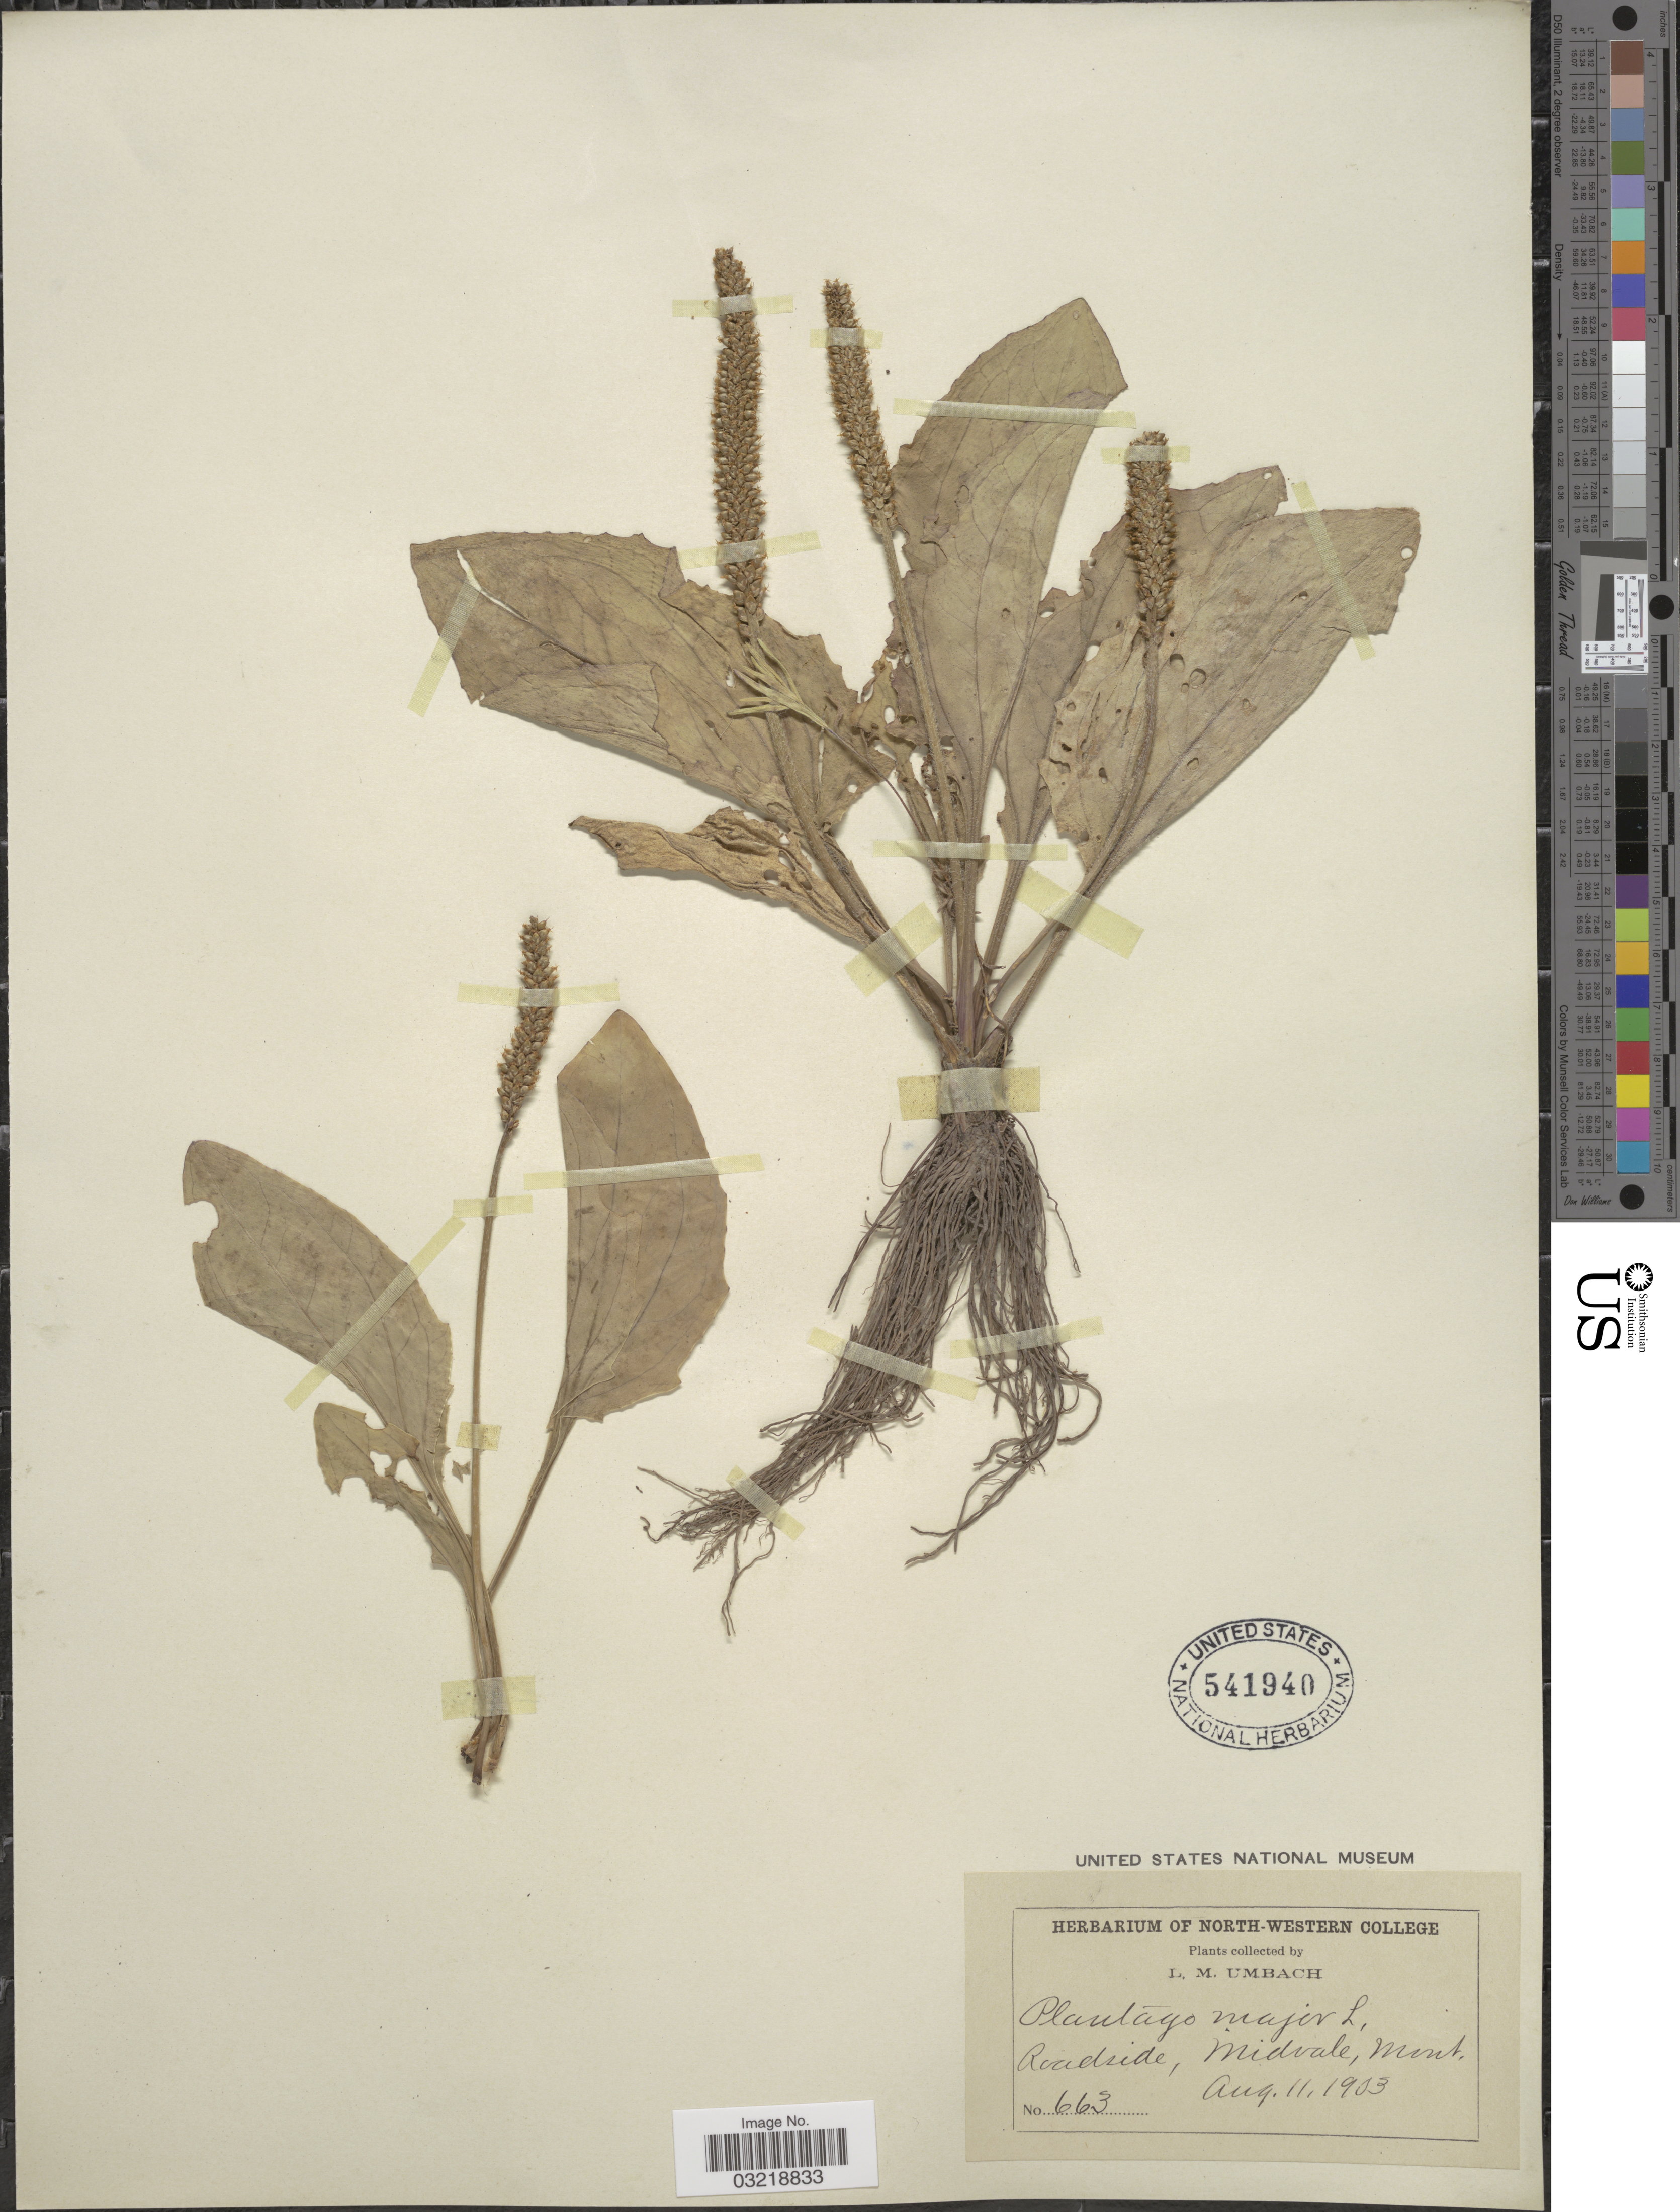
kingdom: Plantae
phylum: Tracheophyta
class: Magnoliopsida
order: Lamiales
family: Plantaginaceae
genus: Plantago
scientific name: Plantago major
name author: L.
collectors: L. M. Umbach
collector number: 663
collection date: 1903-08-11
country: United States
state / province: Montana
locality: Roadside, Midvale.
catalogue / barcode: US 541940